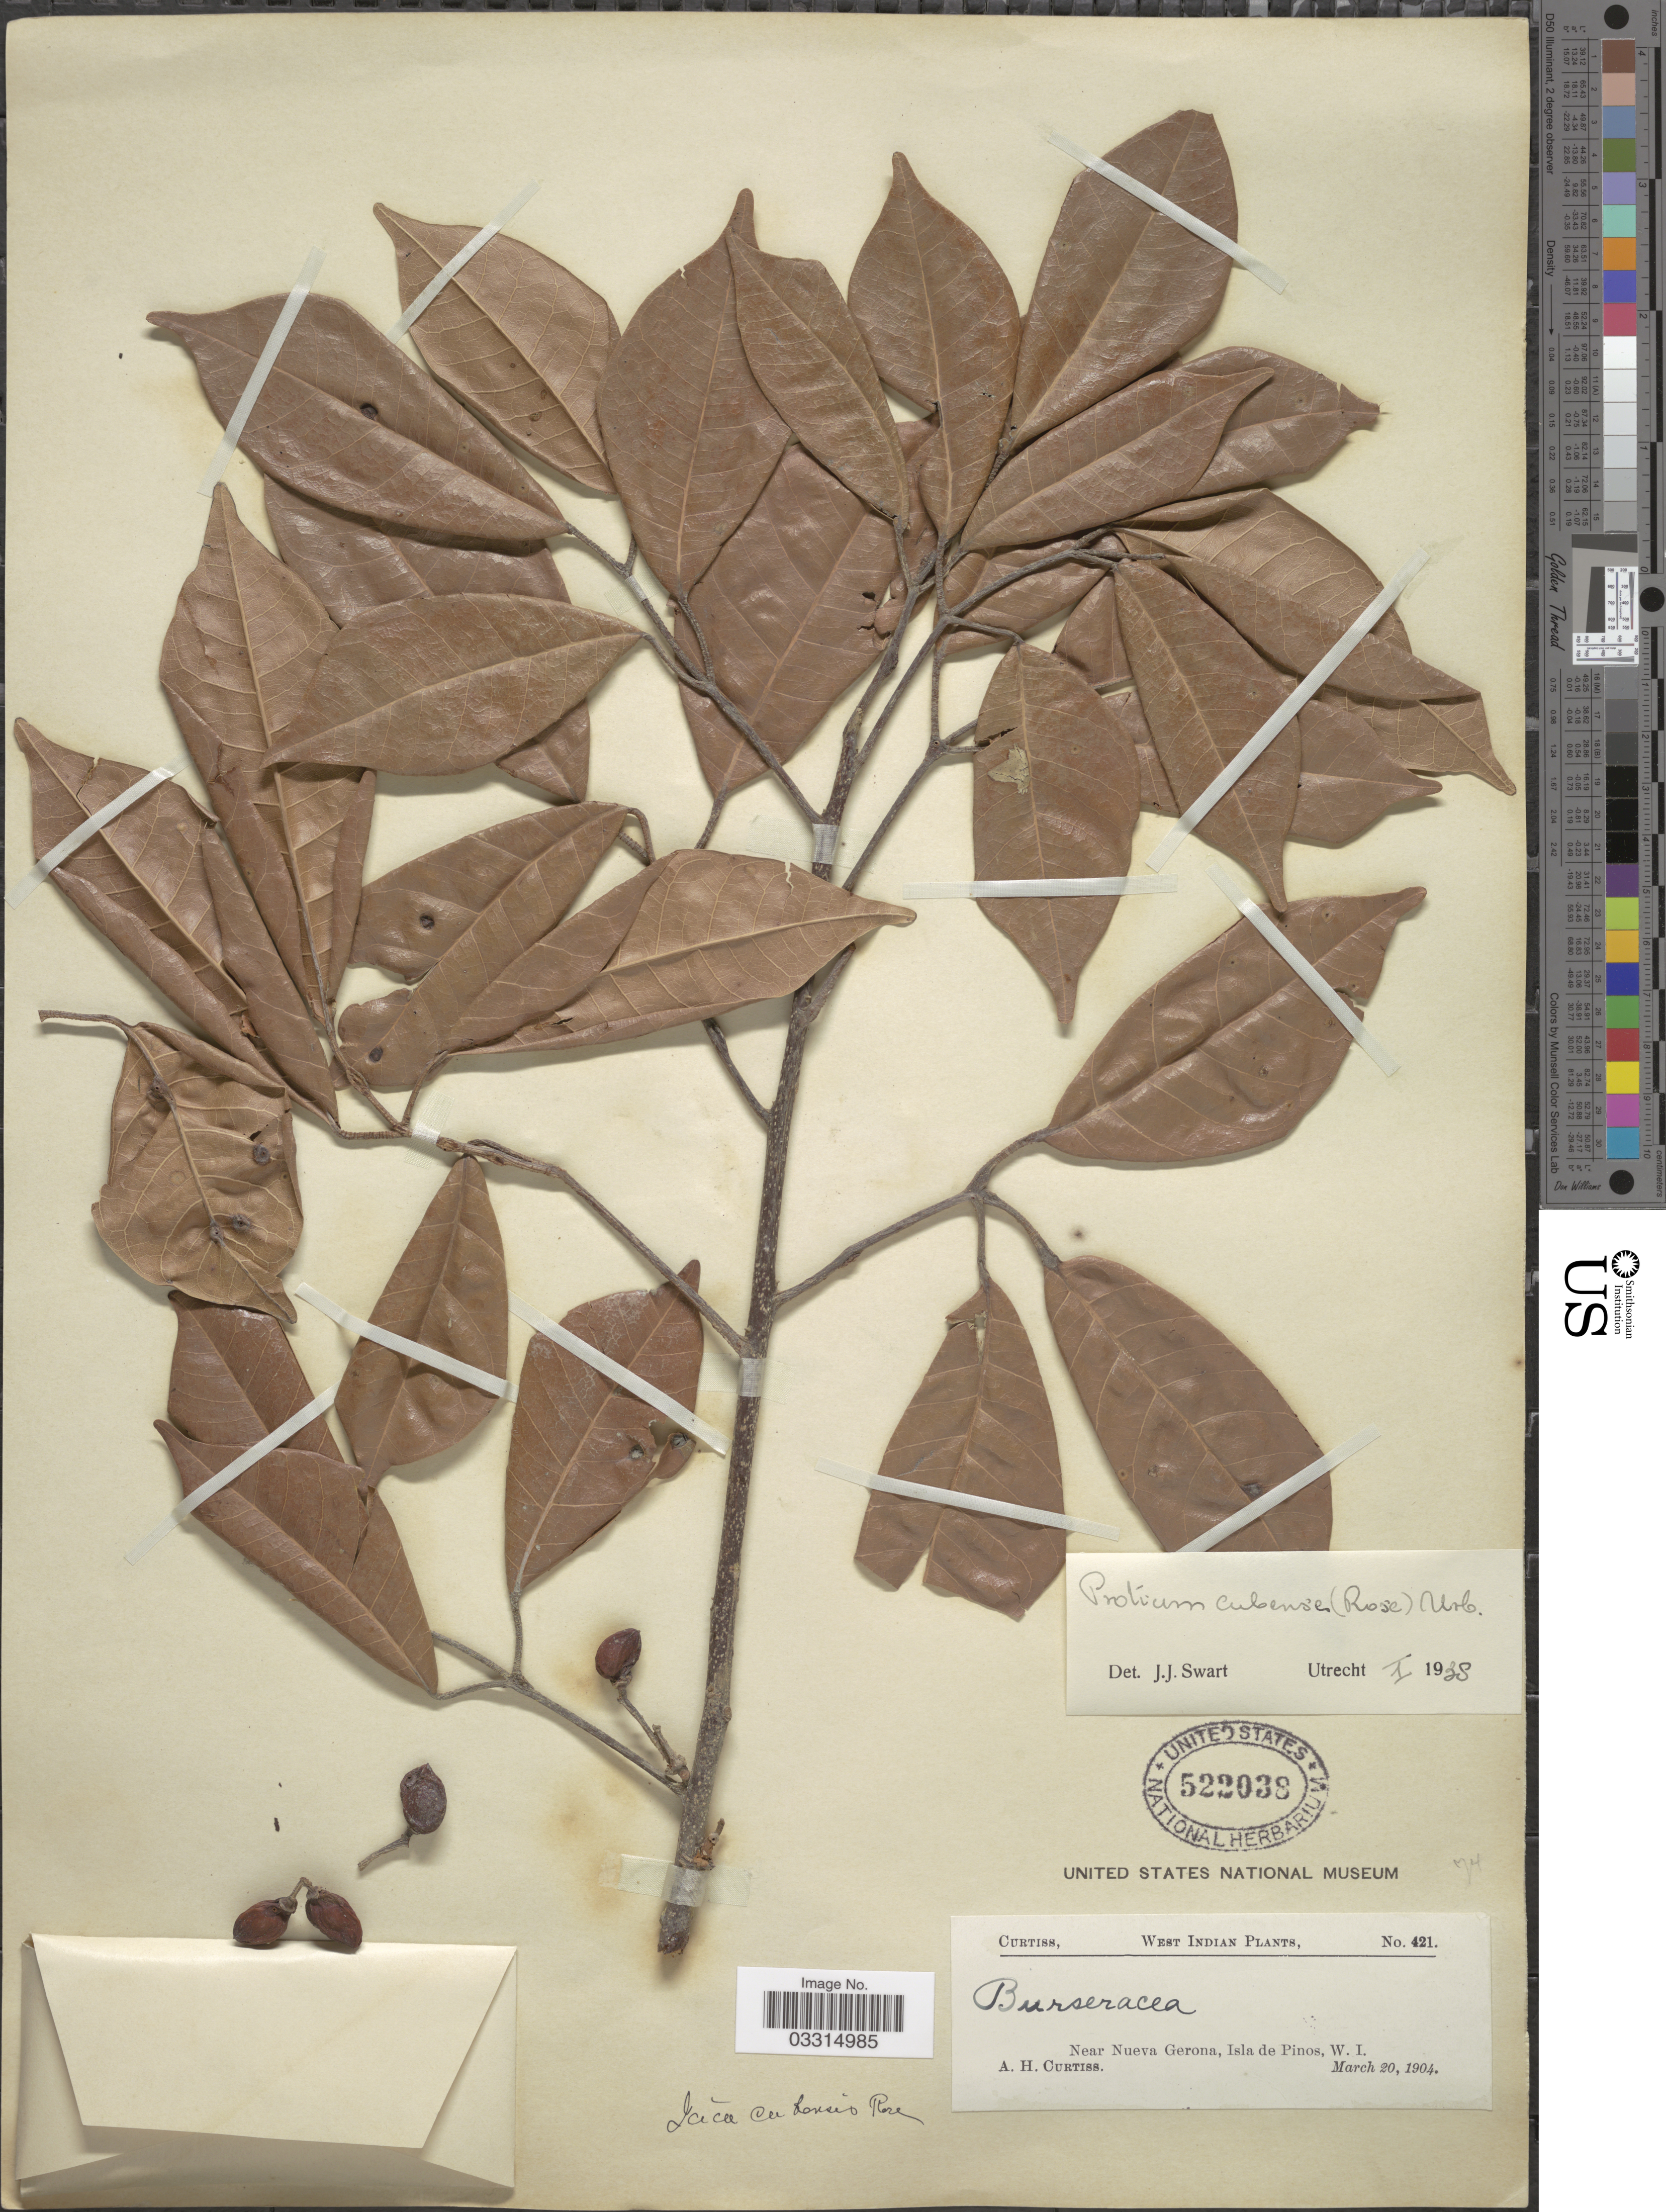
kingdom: Plantae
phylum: Tracheophyta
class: Magnoliopsida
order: Sapindales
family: Burseraceae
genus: Protium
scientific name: Protium cubense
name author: (Rose) Urb.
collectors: A. H. Curtiss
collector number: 421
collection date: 1904-03-20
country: Cuba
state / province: Isla de la Juventud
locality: West Indian. Near Nueva, Isla Pinas, W. I.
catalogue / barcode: US 522038